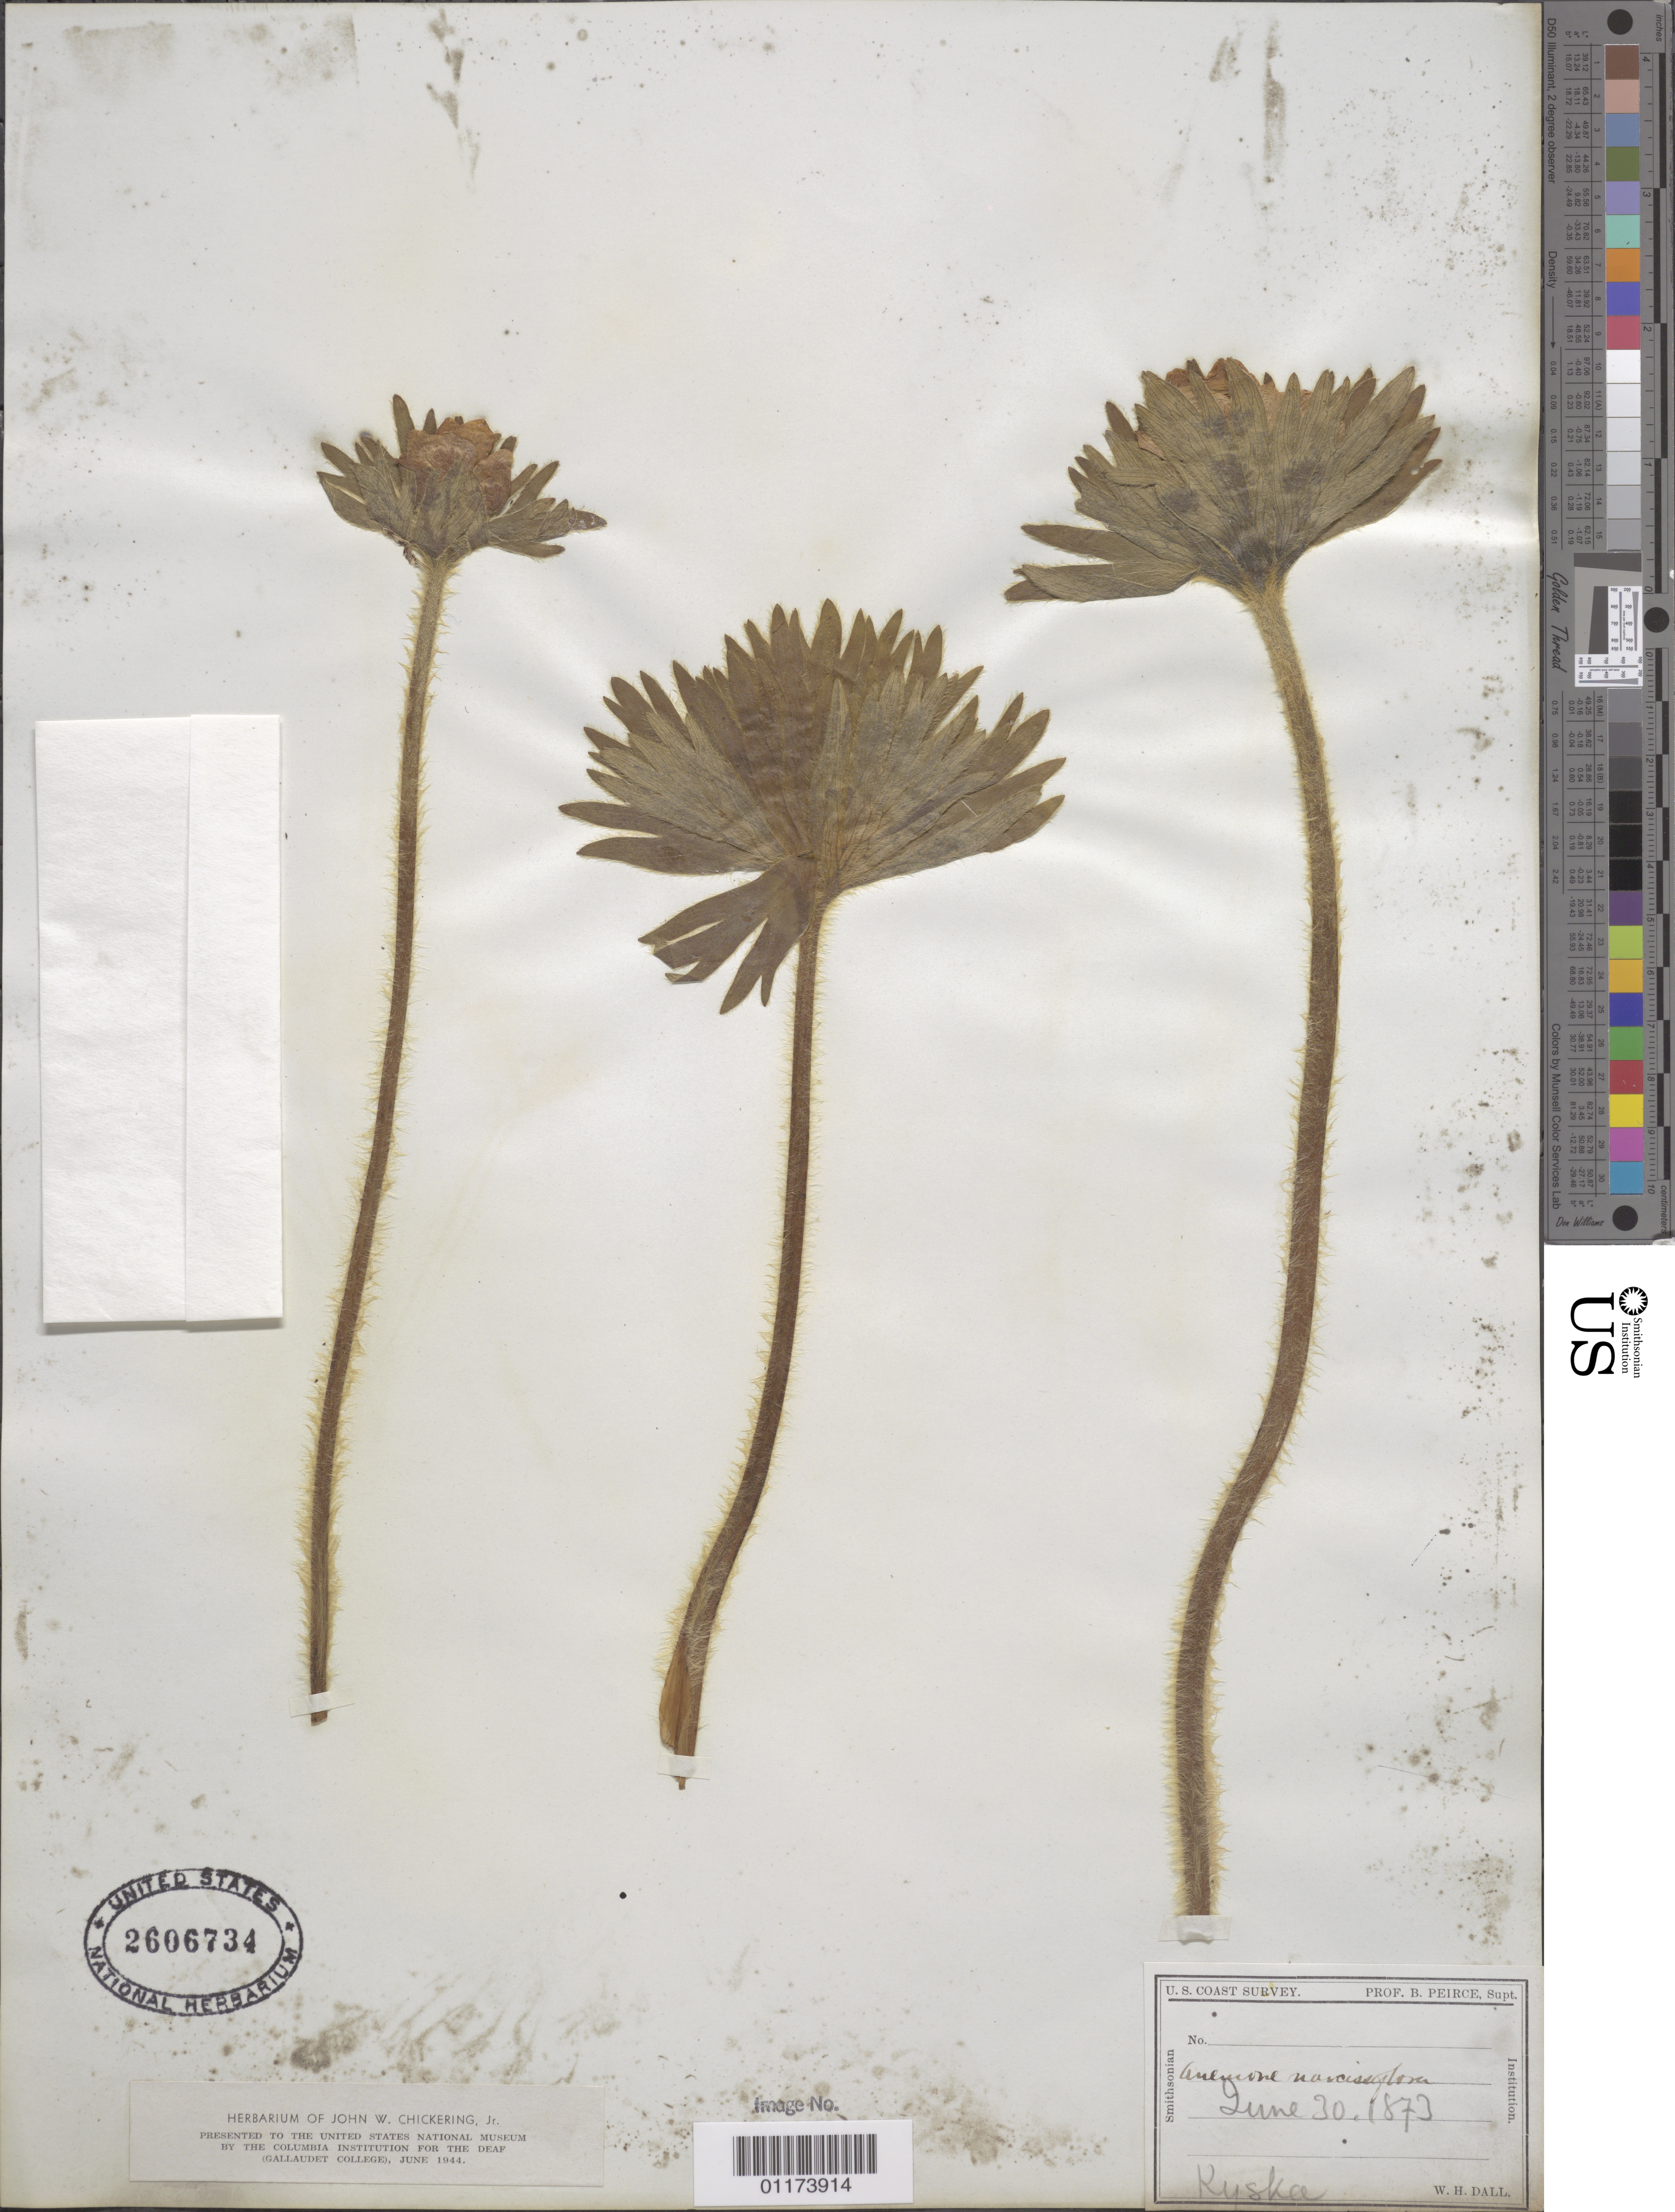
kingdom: Plantae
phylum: Tracheophyta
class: Magnoliopsida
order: Ranunculales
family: Ranunculaceae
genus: Anemone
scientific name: Anemone narcissiflora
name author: L.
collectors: W. Dall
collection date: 1873-06-30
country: United States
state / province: Alaska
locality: Kyska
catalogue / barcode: US 2606734